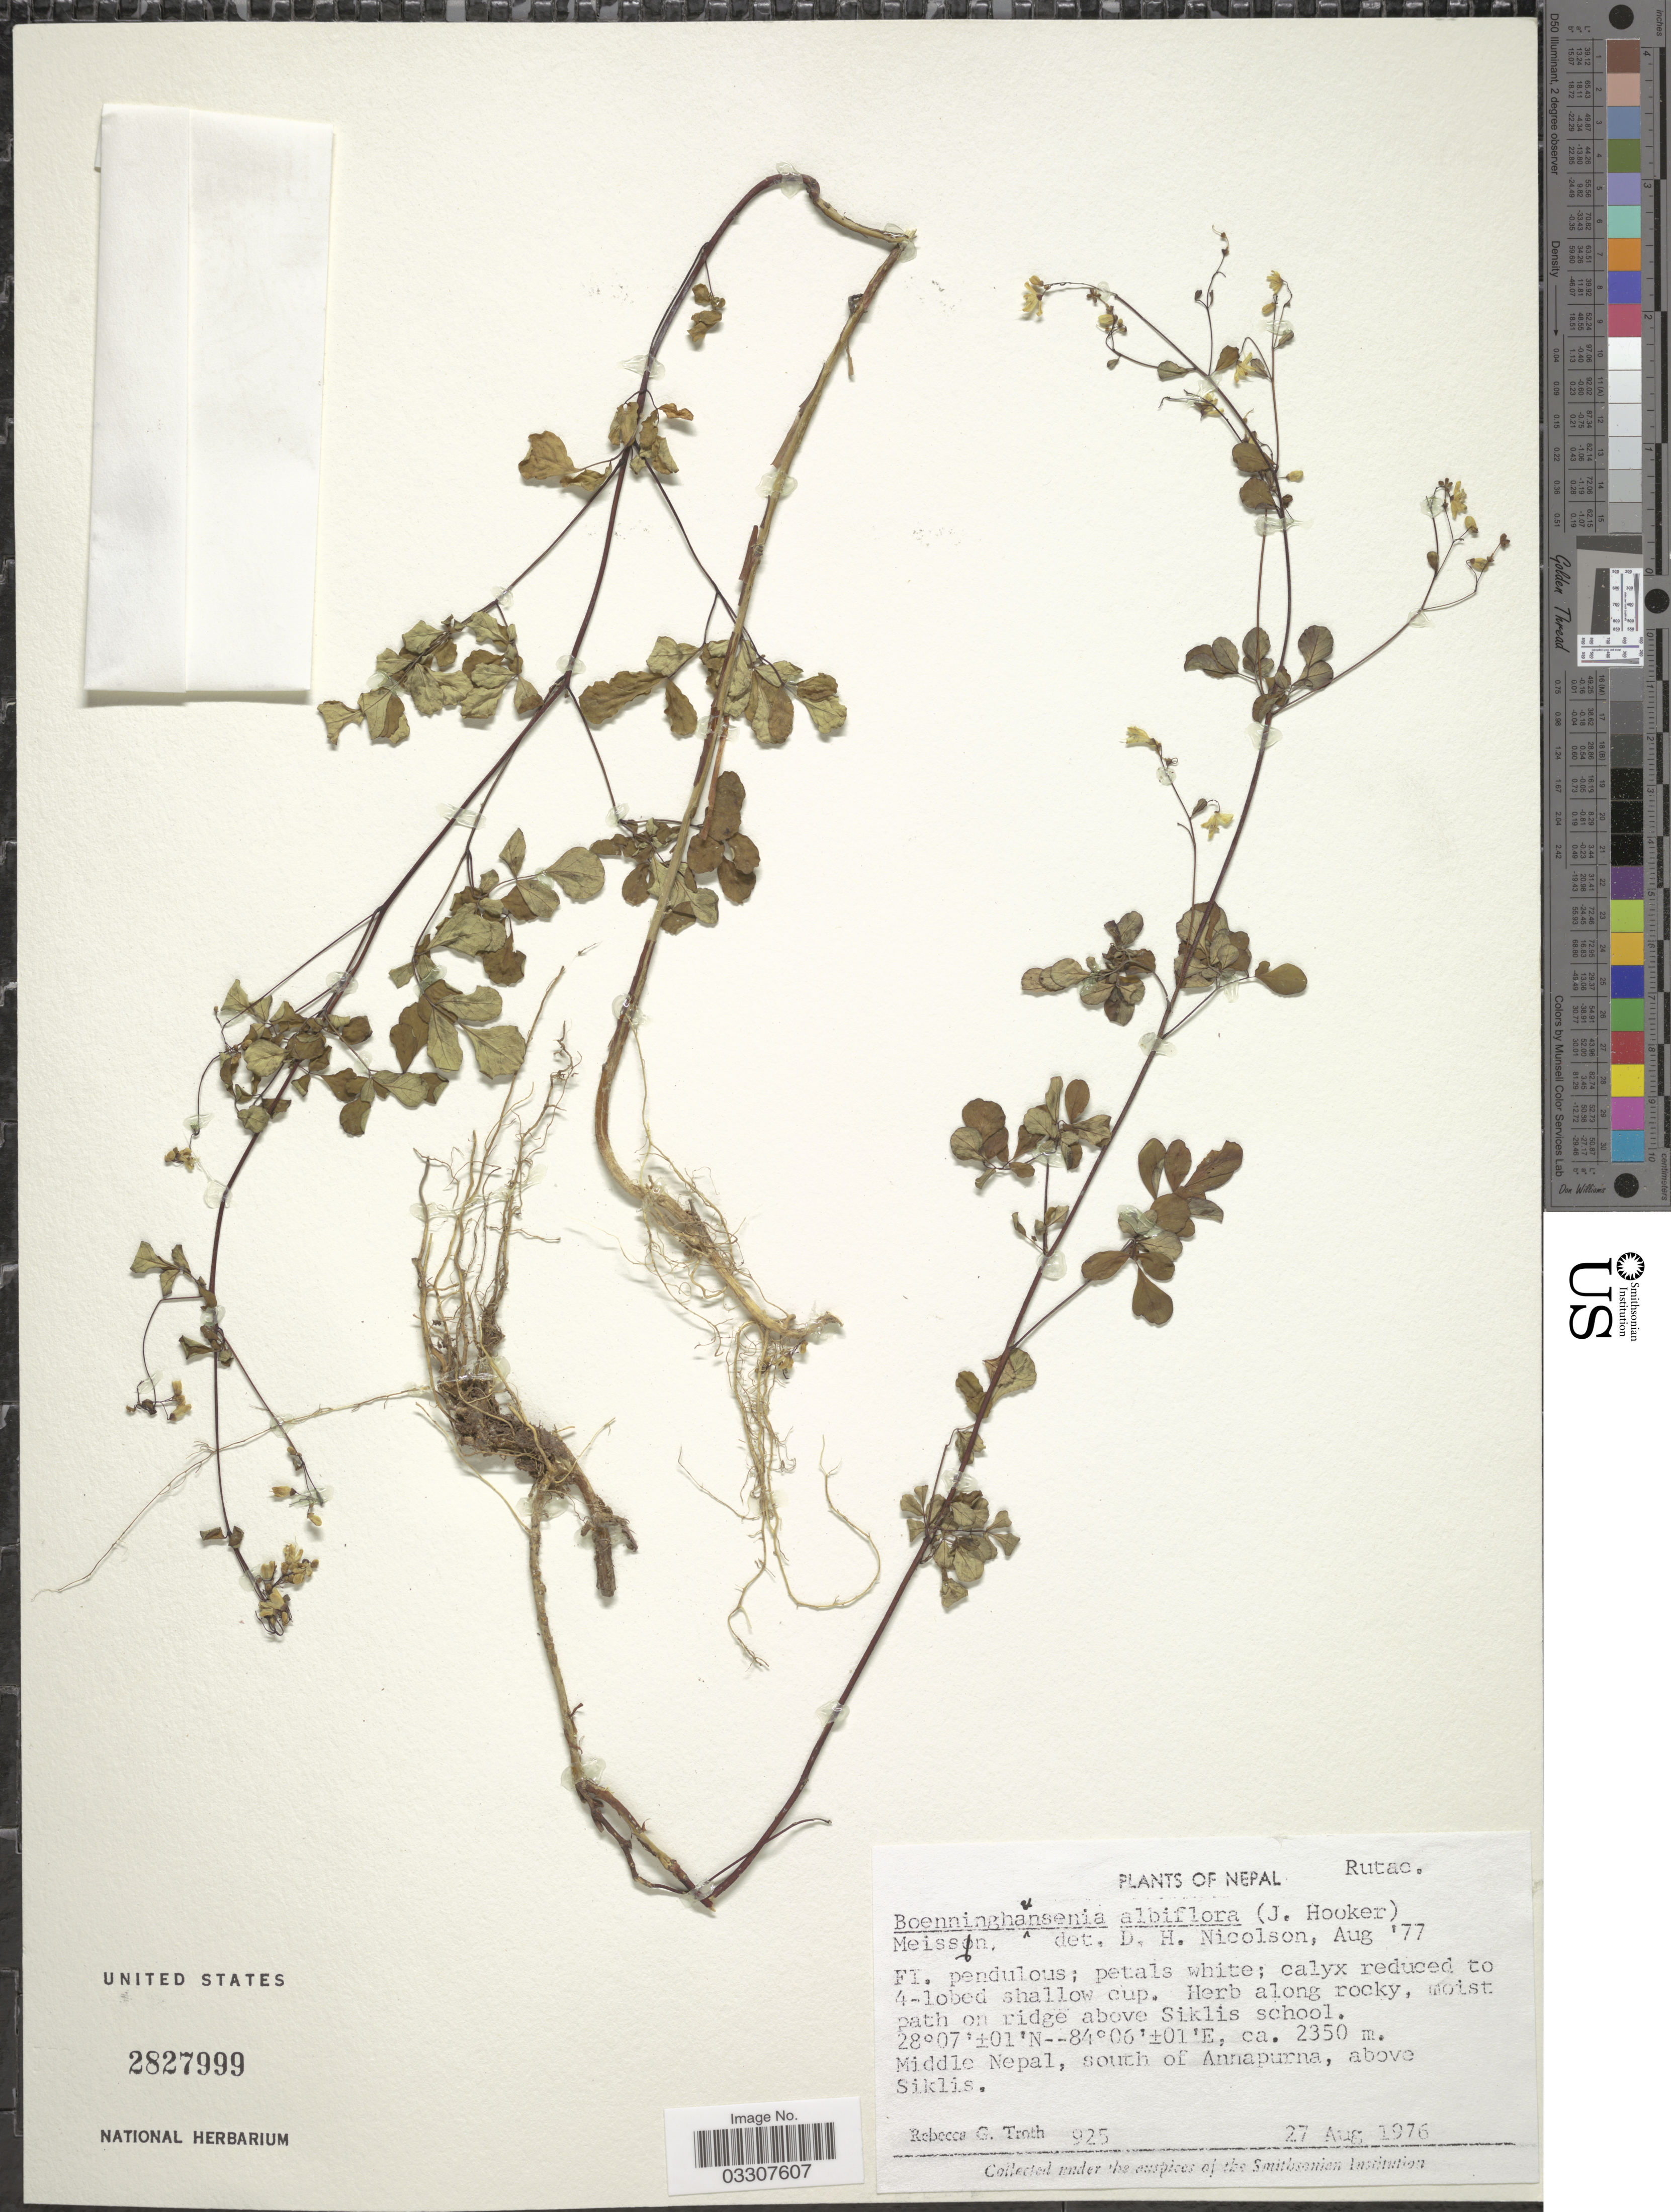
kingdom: Plantae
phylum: Tracheophyta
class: Magnoliopsida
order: Sapindales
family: Rutaceae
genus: Boenninghausenia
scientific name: Boenninghausenia albiflora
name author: (Hook.) Meisn.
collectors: R. Troth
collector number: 925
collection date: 1976-08-27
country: Nepal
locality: Moist path on ridge above Siklis school. Middle Nepal, south of Annapurna, above Siklis.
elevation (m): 2350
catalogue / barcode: US 2827999